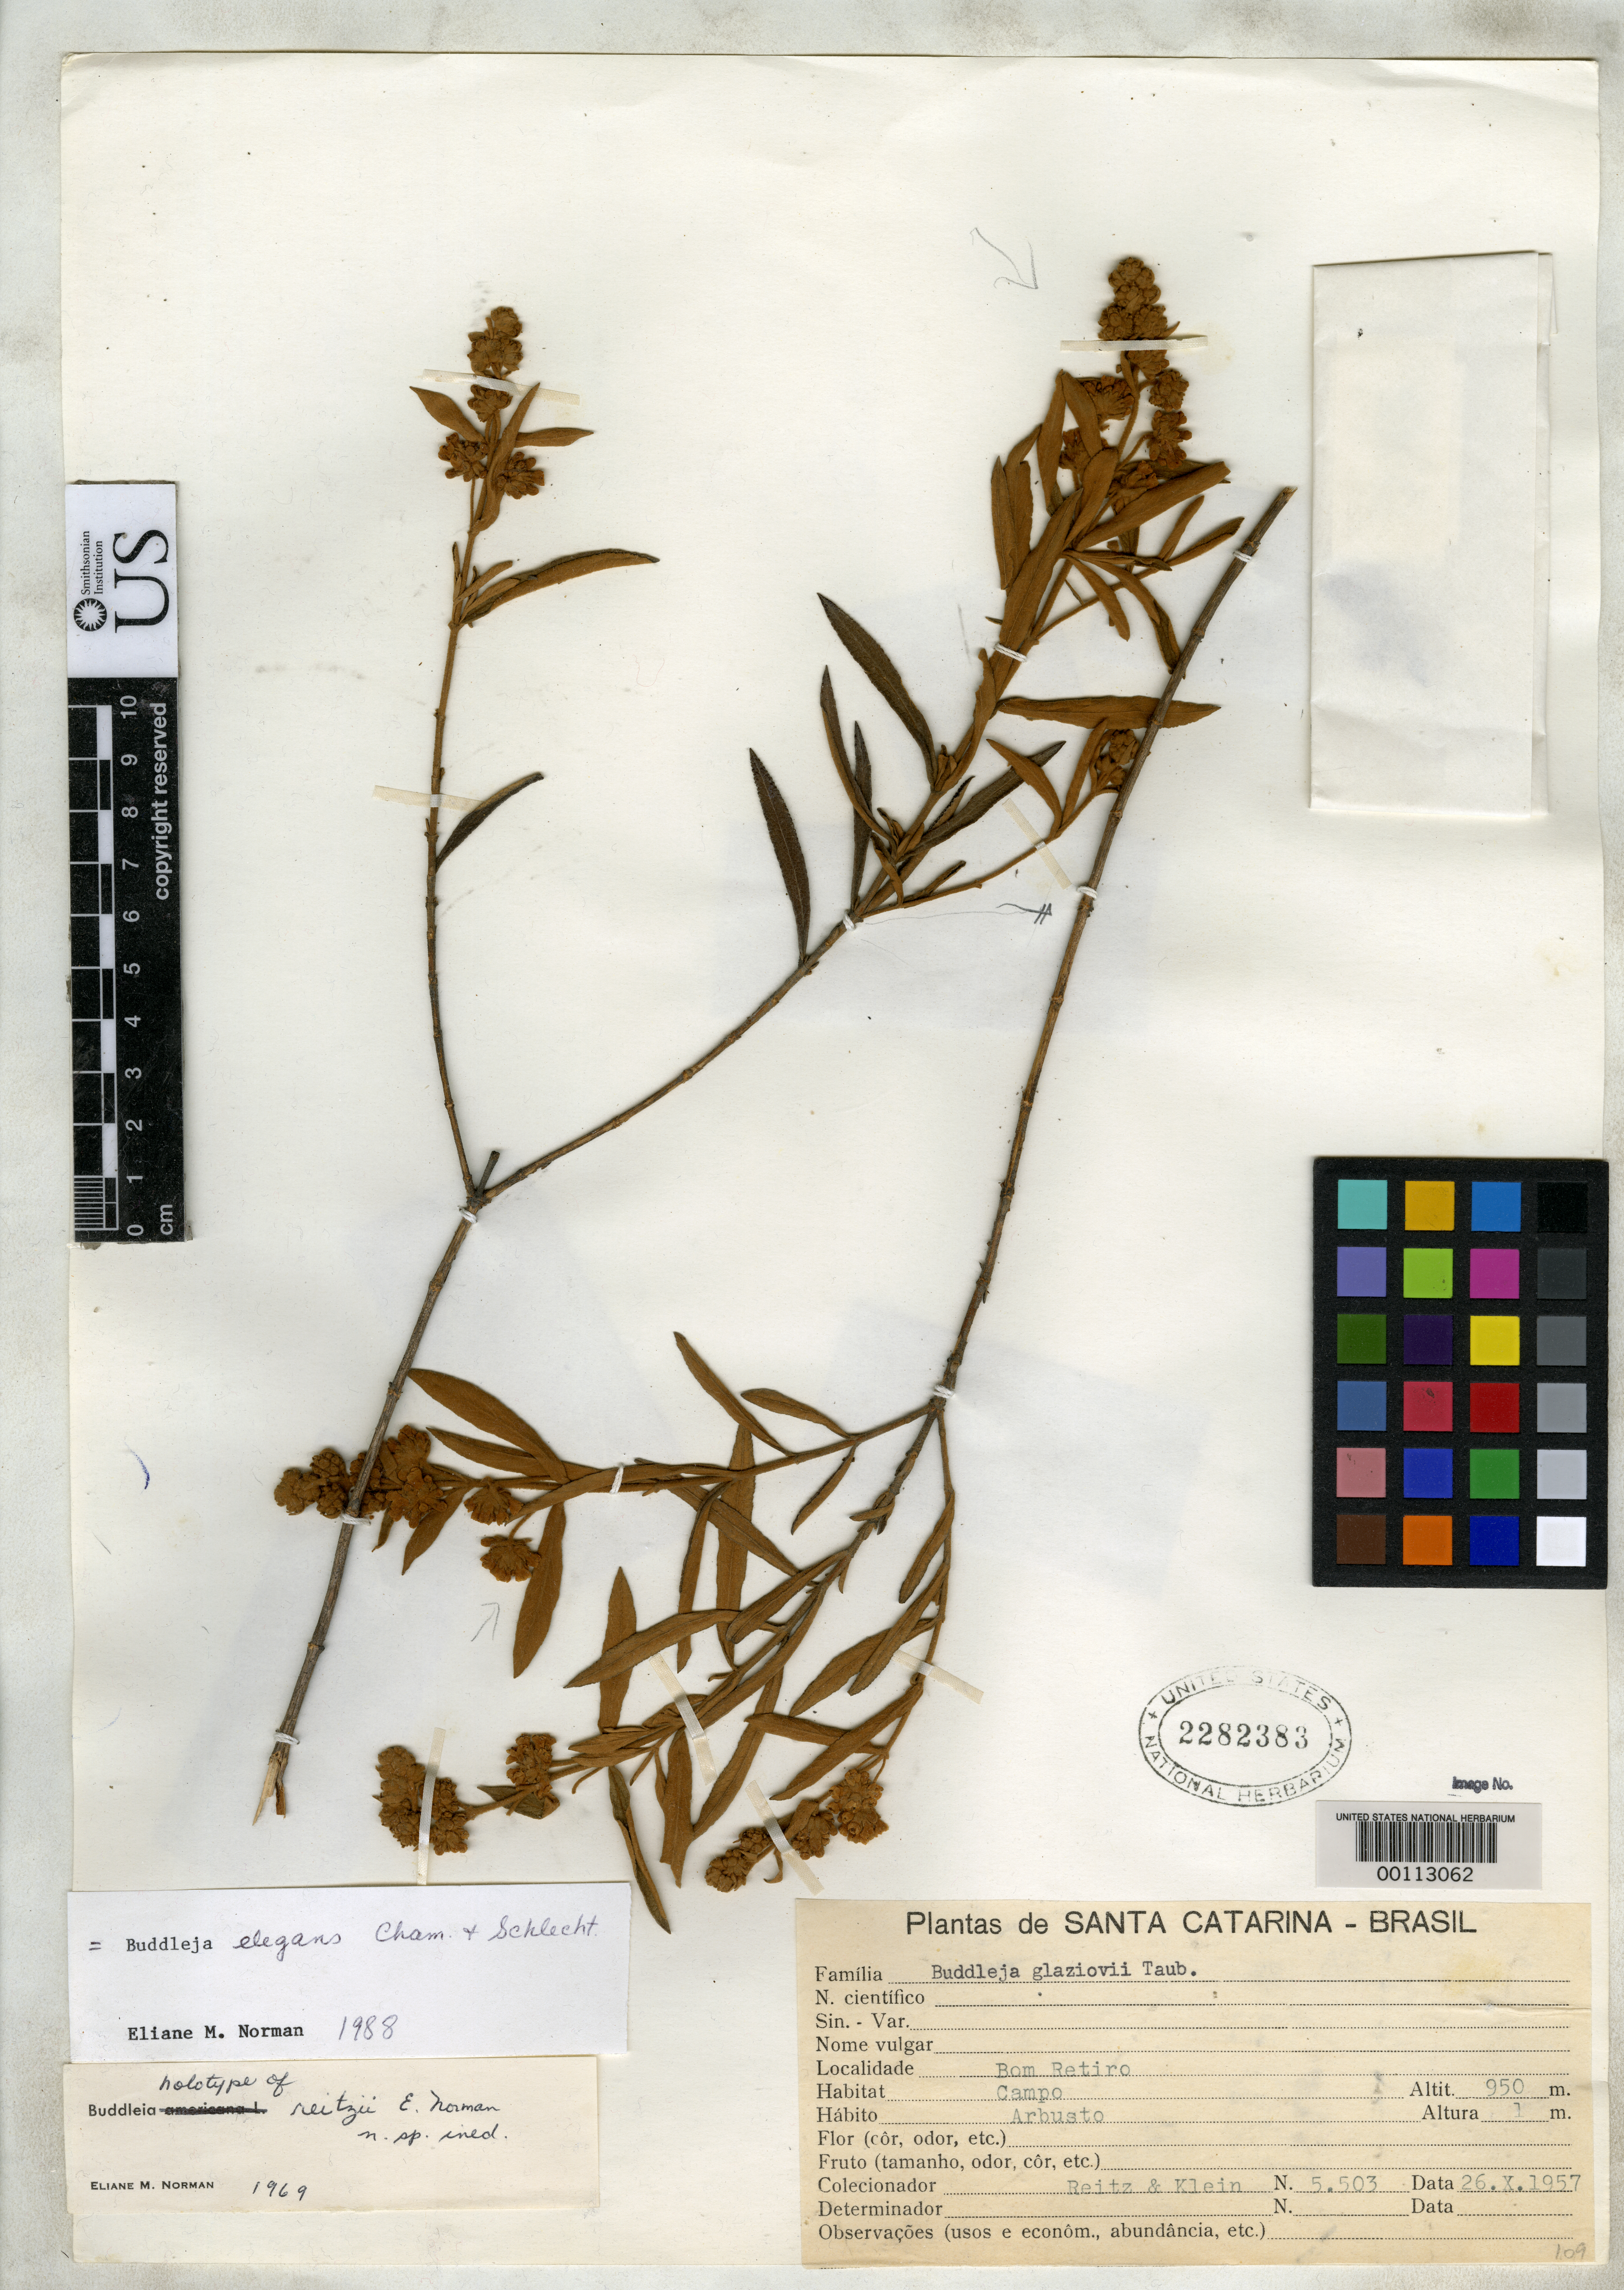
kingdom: Plantae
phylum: Tracheophyta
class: Magnoliopsida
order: Lamiales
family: Scrophulariaceae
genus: Buddleja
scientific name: Buddleja reitzii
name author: E.M. Norman & L.B. Sm. in L.B. Sm.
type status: Holotype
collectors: R. Reitz & R. M. Klein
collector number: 5503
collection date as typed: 26 Oct 1957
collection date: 1957-10-26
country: Brazil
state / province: Santa Catarina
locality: Bom Retiro, Campo.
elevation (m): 950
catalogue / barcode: US 2282383